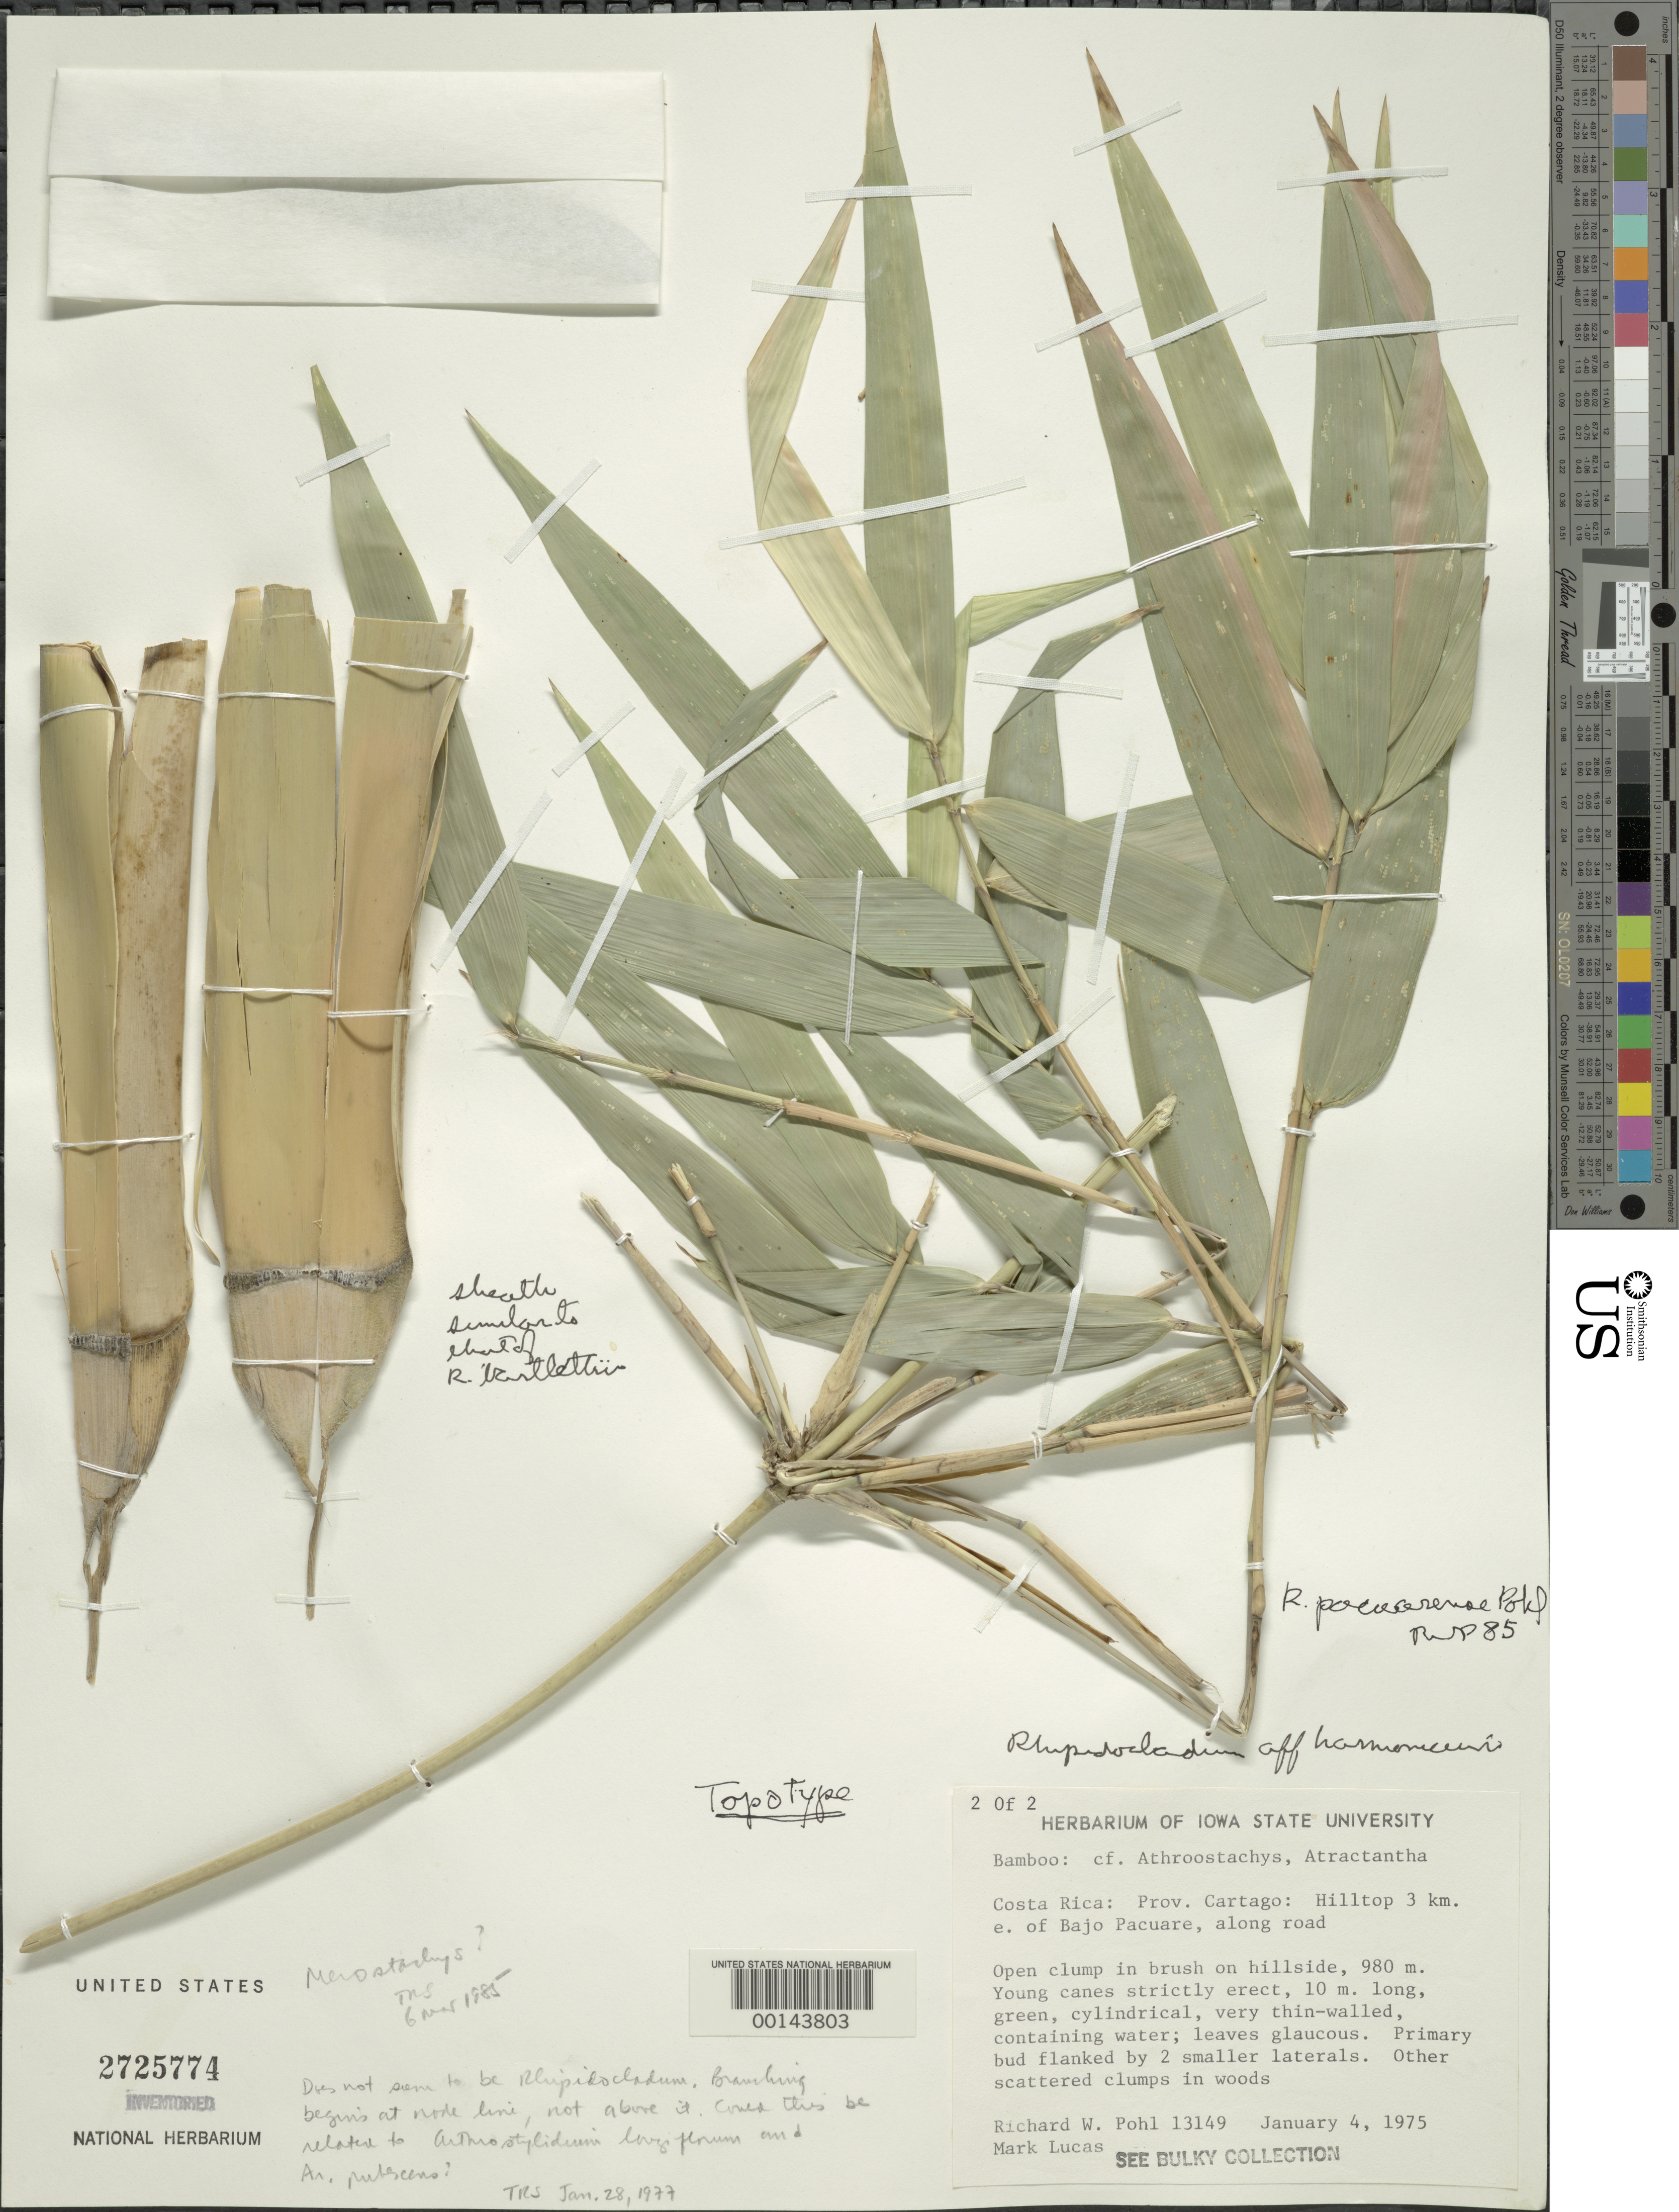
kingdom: Plantae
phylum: Tracheophyta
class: Liliopsida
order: Poales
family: Poaceae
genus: Rhipidocladum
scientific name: Rhipidocladum pacuarense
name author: R.W. Pohl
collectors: R. W. Pohl & M. Lucas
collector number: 13149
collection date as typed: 04 Jan 1975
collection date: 1975-01-04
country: Costa Rica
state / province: Cartago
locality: Bajo Pacuare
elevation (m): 980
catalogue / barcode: US 2725774